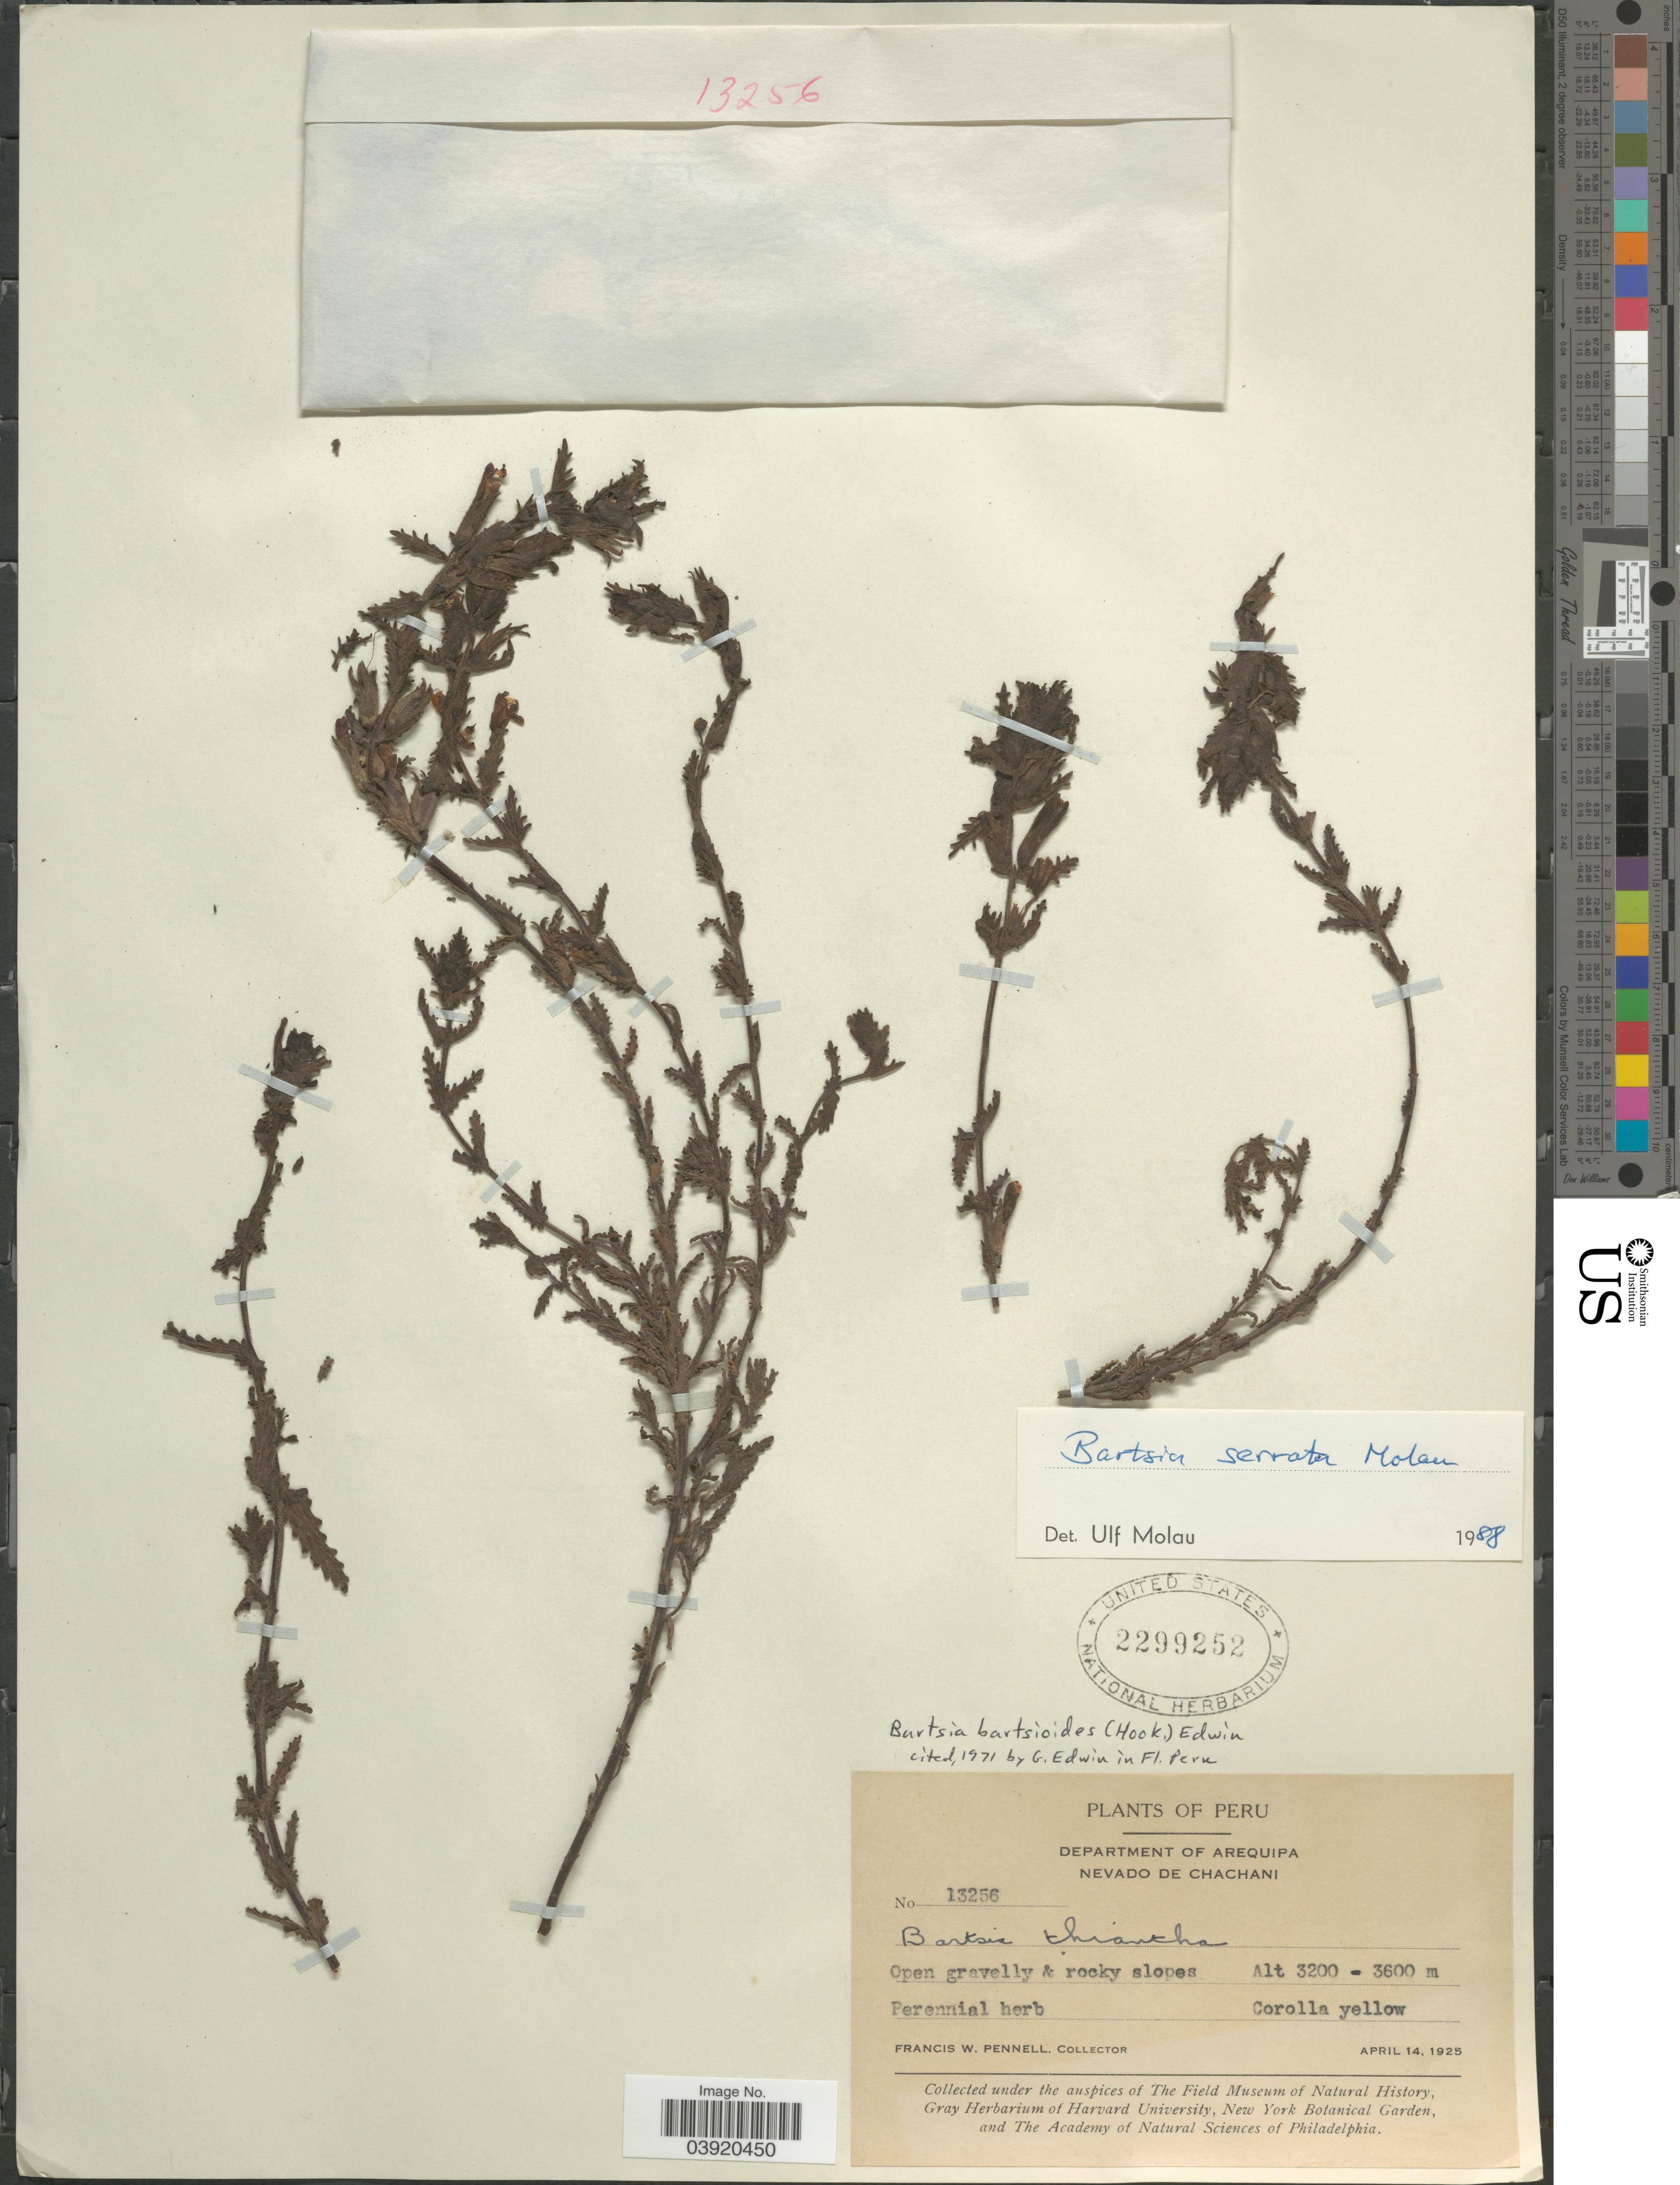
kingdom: Plantae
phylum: Tracheophyta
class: Magnoliopsida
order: Lamiales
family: Orobanchaceae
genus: Bartsia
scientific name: Bartsia serrata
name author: Molau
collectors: F. W. Pennell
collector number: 13256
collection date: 1925-04-14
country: Peru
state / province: Arequipa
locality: Department of Arequipa. Nevado de Chachani.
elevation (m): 3200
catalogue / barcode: US 2299252